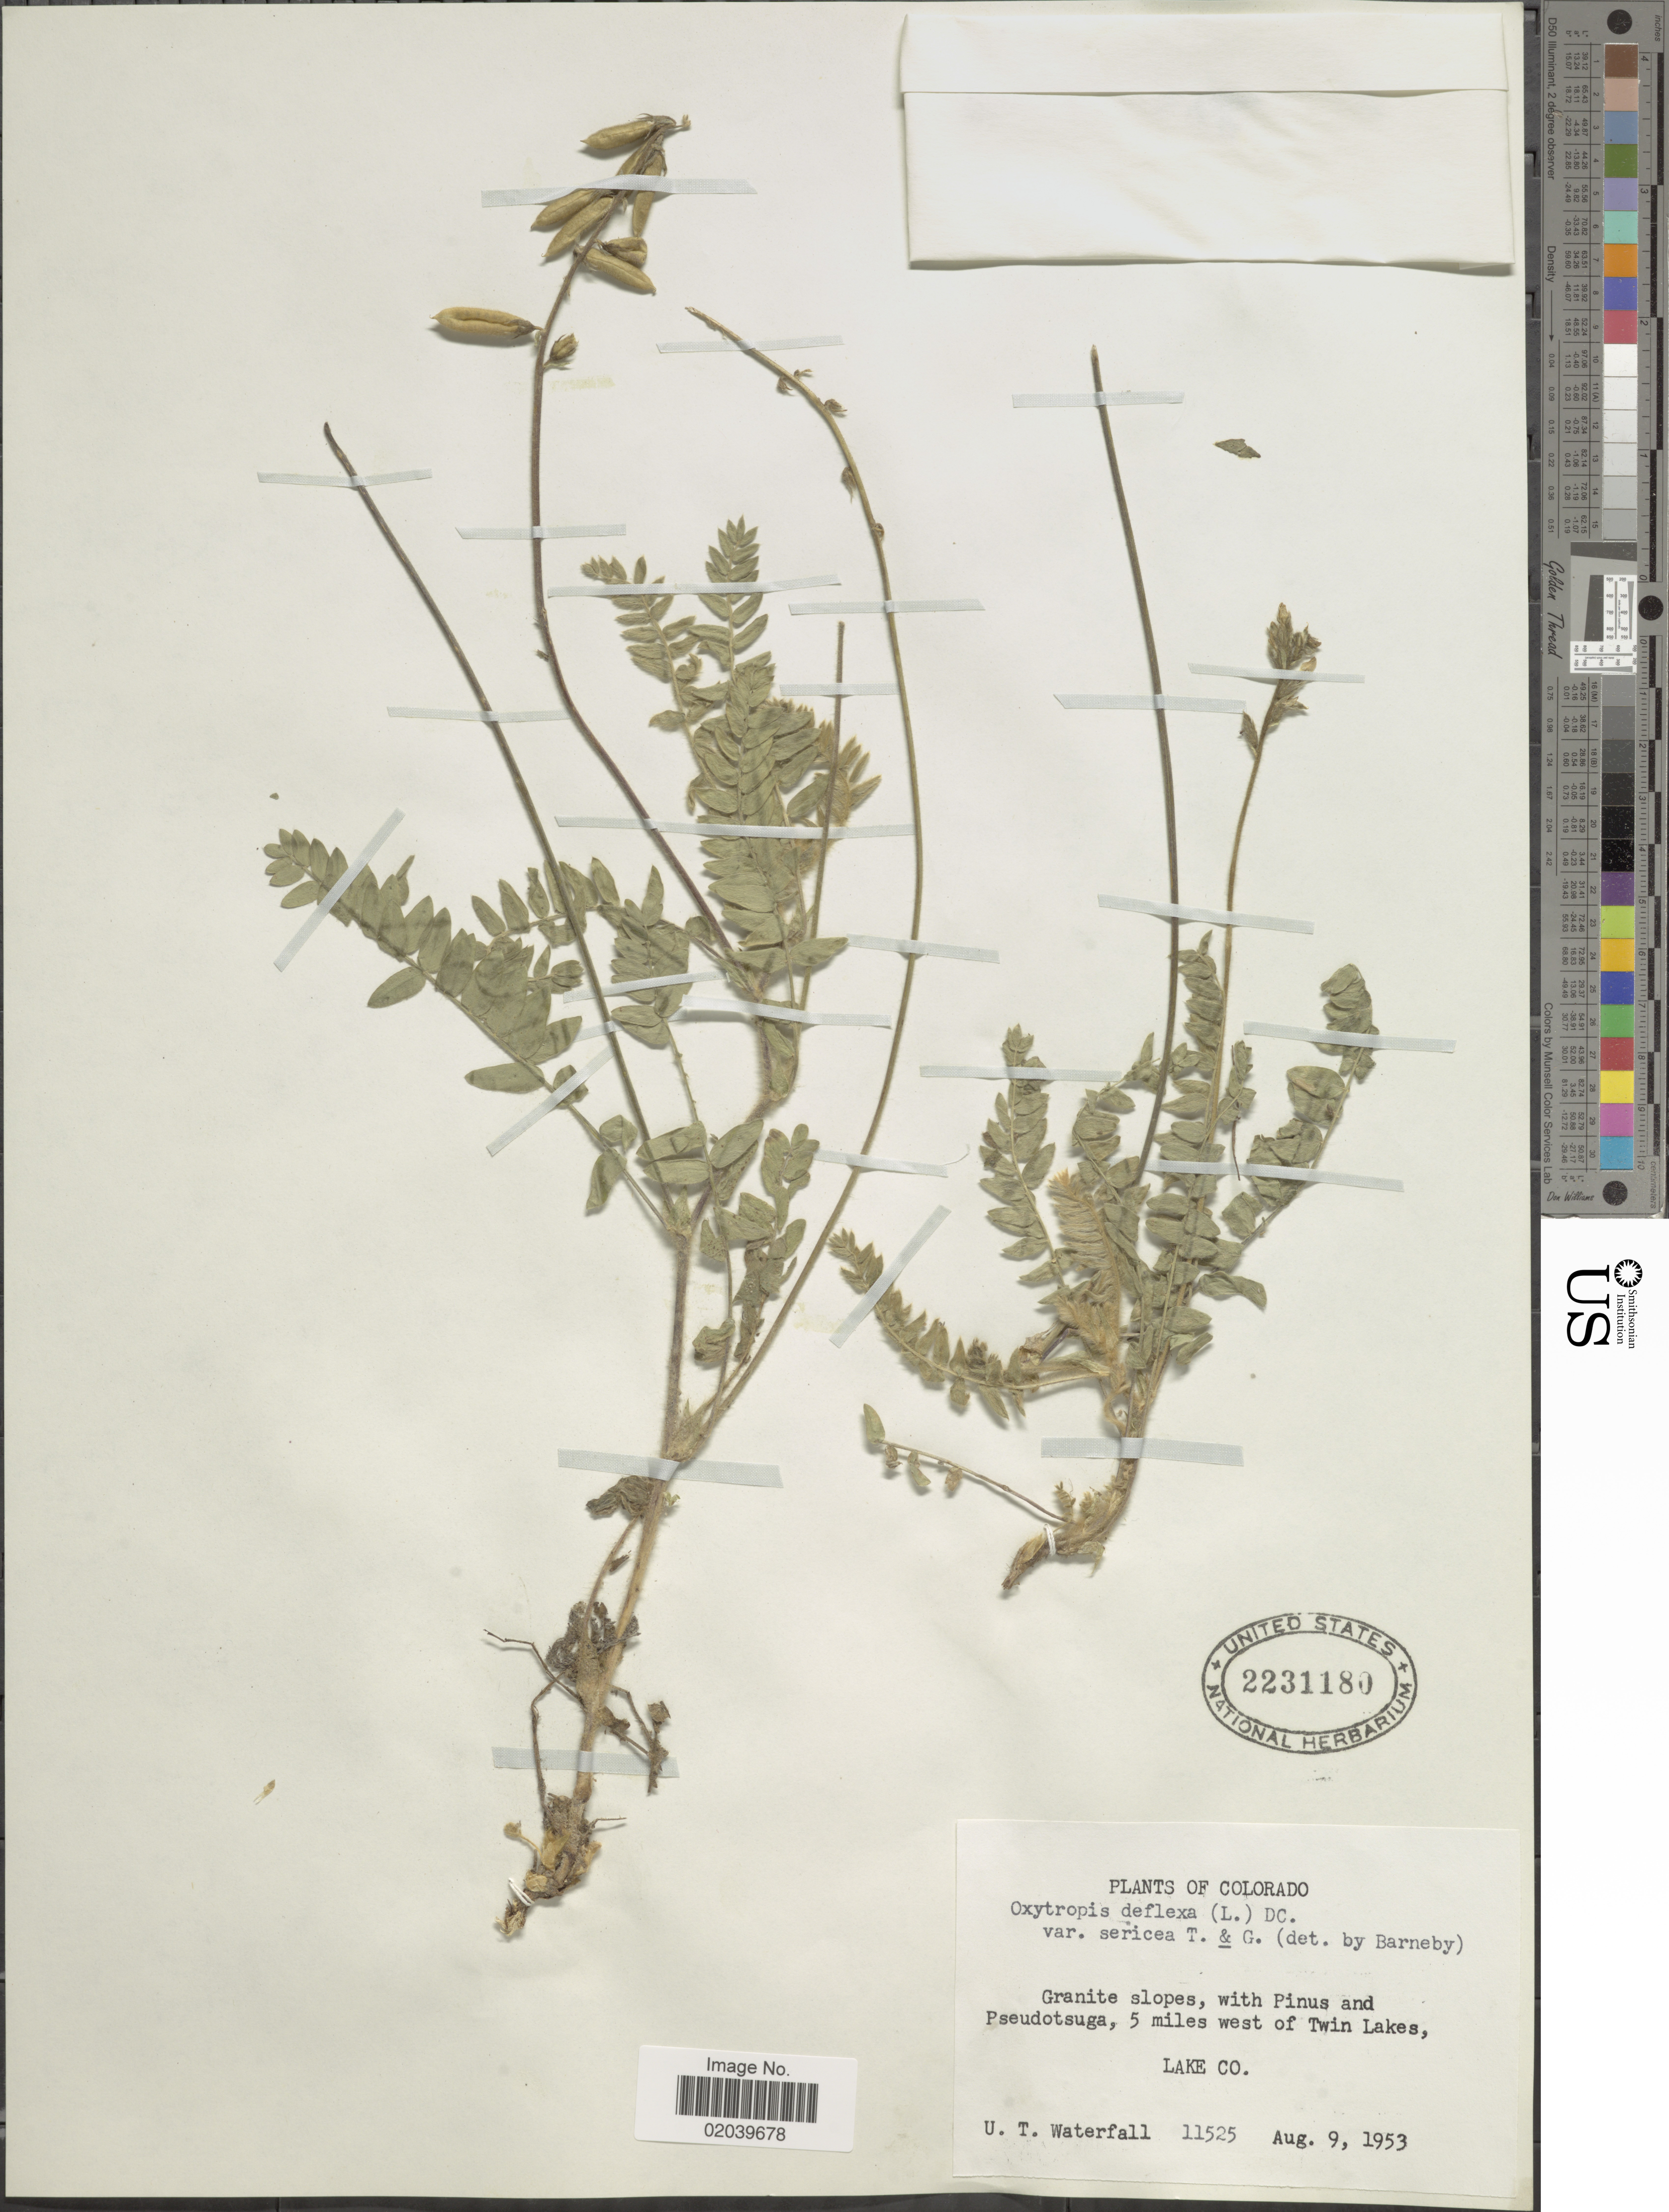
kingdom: Plantae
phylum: Tracheophyta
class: Magnoliopsida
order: Fabales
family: Fabaceae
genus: Oxytropis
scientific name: Oxytropis deflexa var. sericea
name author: Torr. & A. Gray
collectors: U. T. Waterfall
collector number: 11525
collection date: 1953-08-09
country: United States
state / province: Colorado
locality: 5 miles west of Twin Lakes, Lake Co.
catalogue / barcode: US 2231180